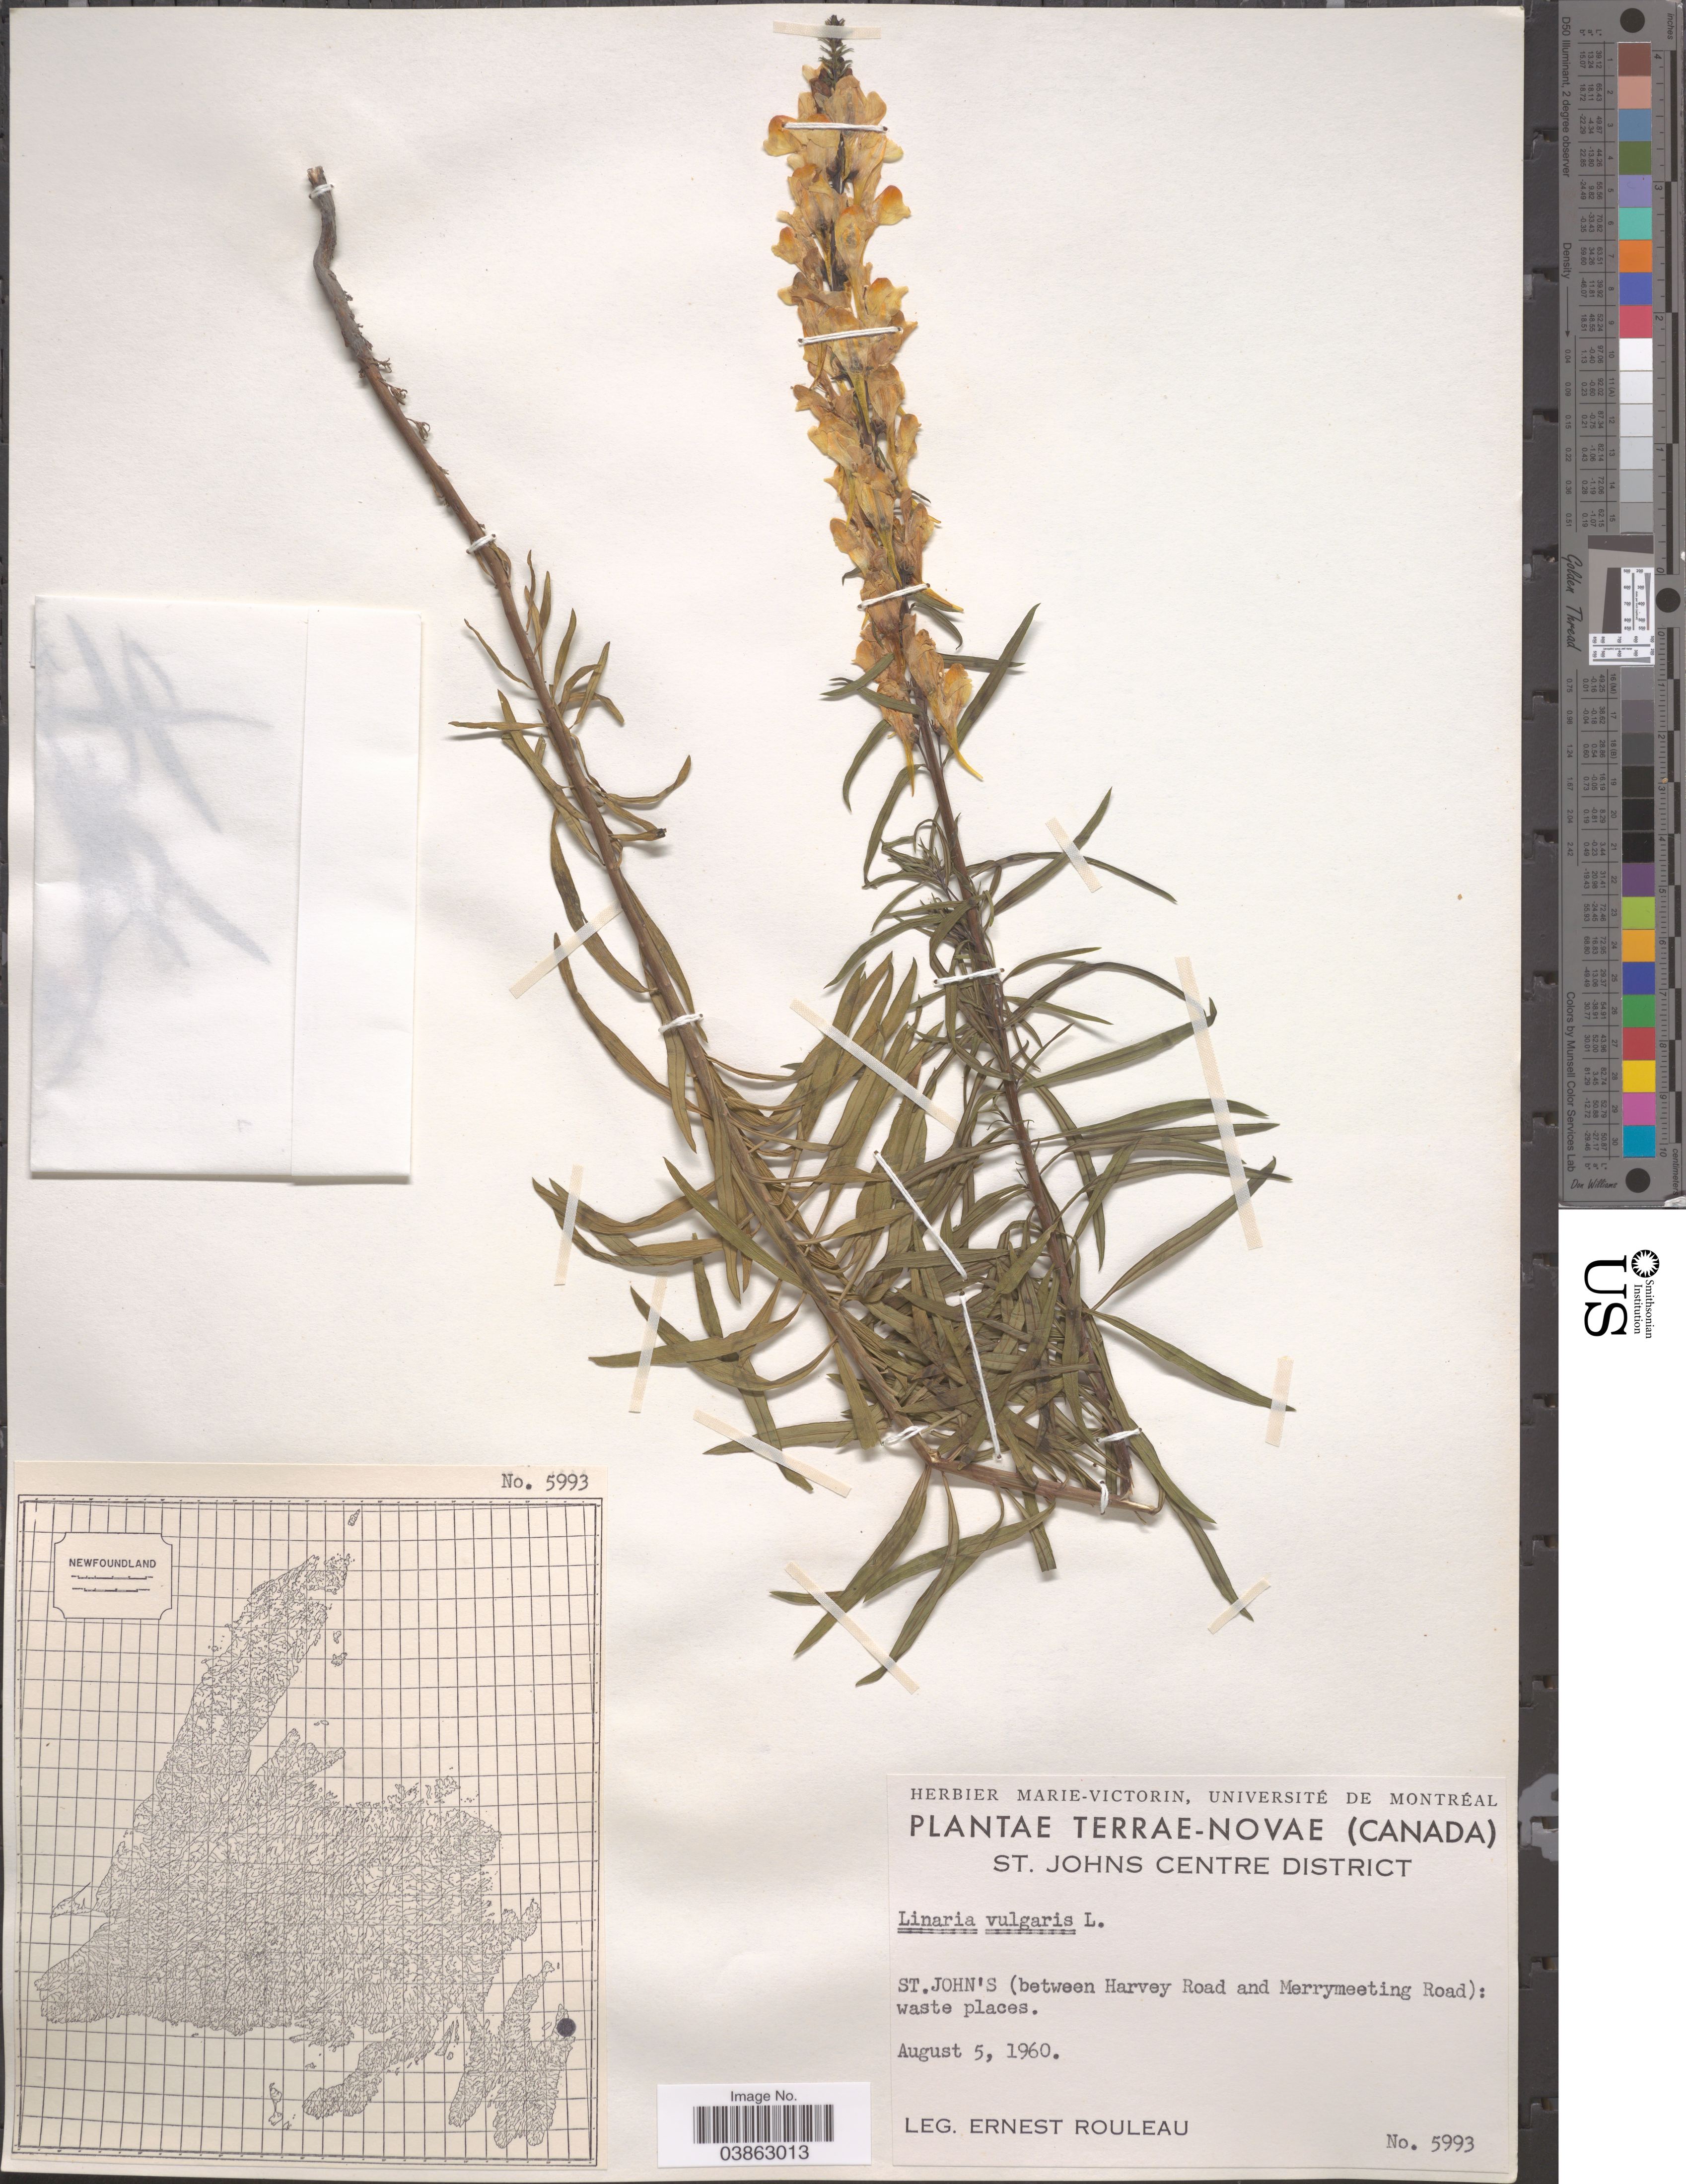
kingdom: Plantae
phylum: Tracheophyta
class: Magnoliopsida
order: Lamiales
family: Plantaginaceae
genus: Linaria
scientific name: Linaria vulgaris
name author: Mill.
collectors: J. Rouleau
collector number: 5993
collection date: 1960-08-05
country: Canada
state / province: Newfoundland and Labrador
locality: Terrae-Novae. St. Johns Centre District. St.John's (between Harvey Road and Merrymeeting Road).